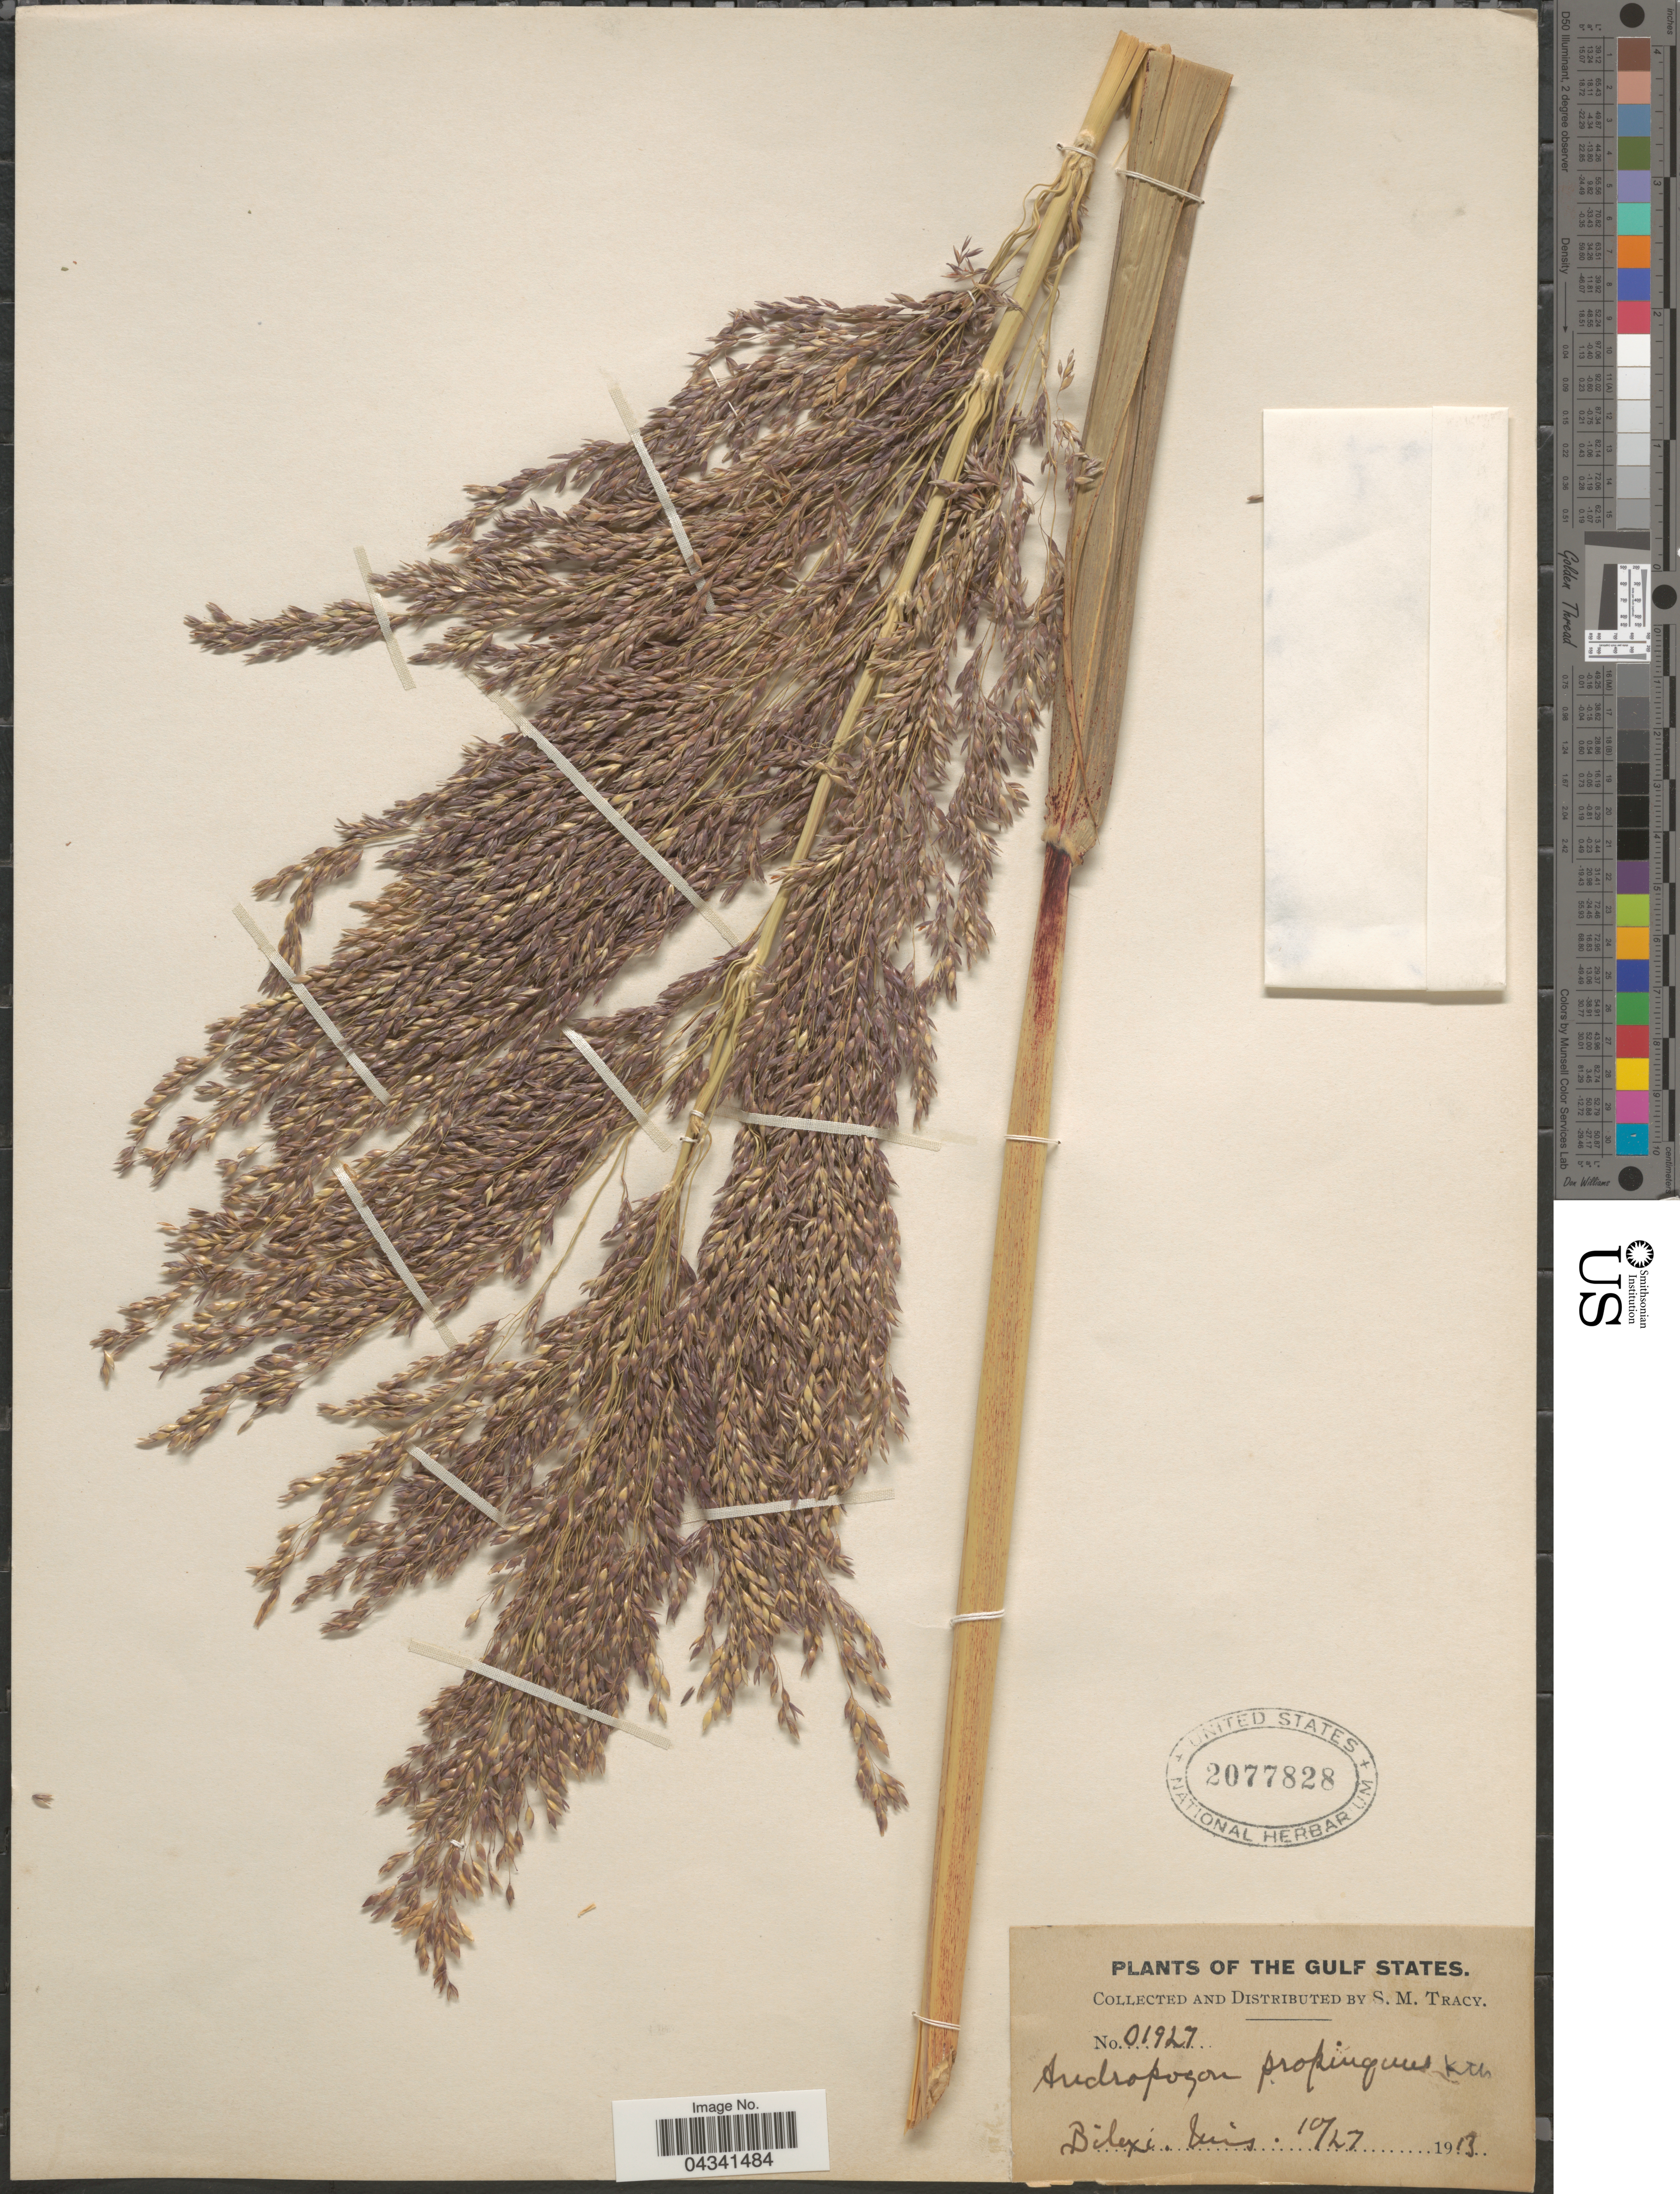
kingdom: Plantae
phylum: Tracheophyta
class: Liliopsida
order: Poales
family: Poaceae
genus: Sorghum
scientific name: Sorghum halepense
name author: (L.) Pers.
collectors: S. M. Tracy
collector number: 01927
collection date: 1913-10-27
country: United States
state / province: Mississippi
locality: The Gulf States. Biloxi.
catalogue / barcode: US 2077828